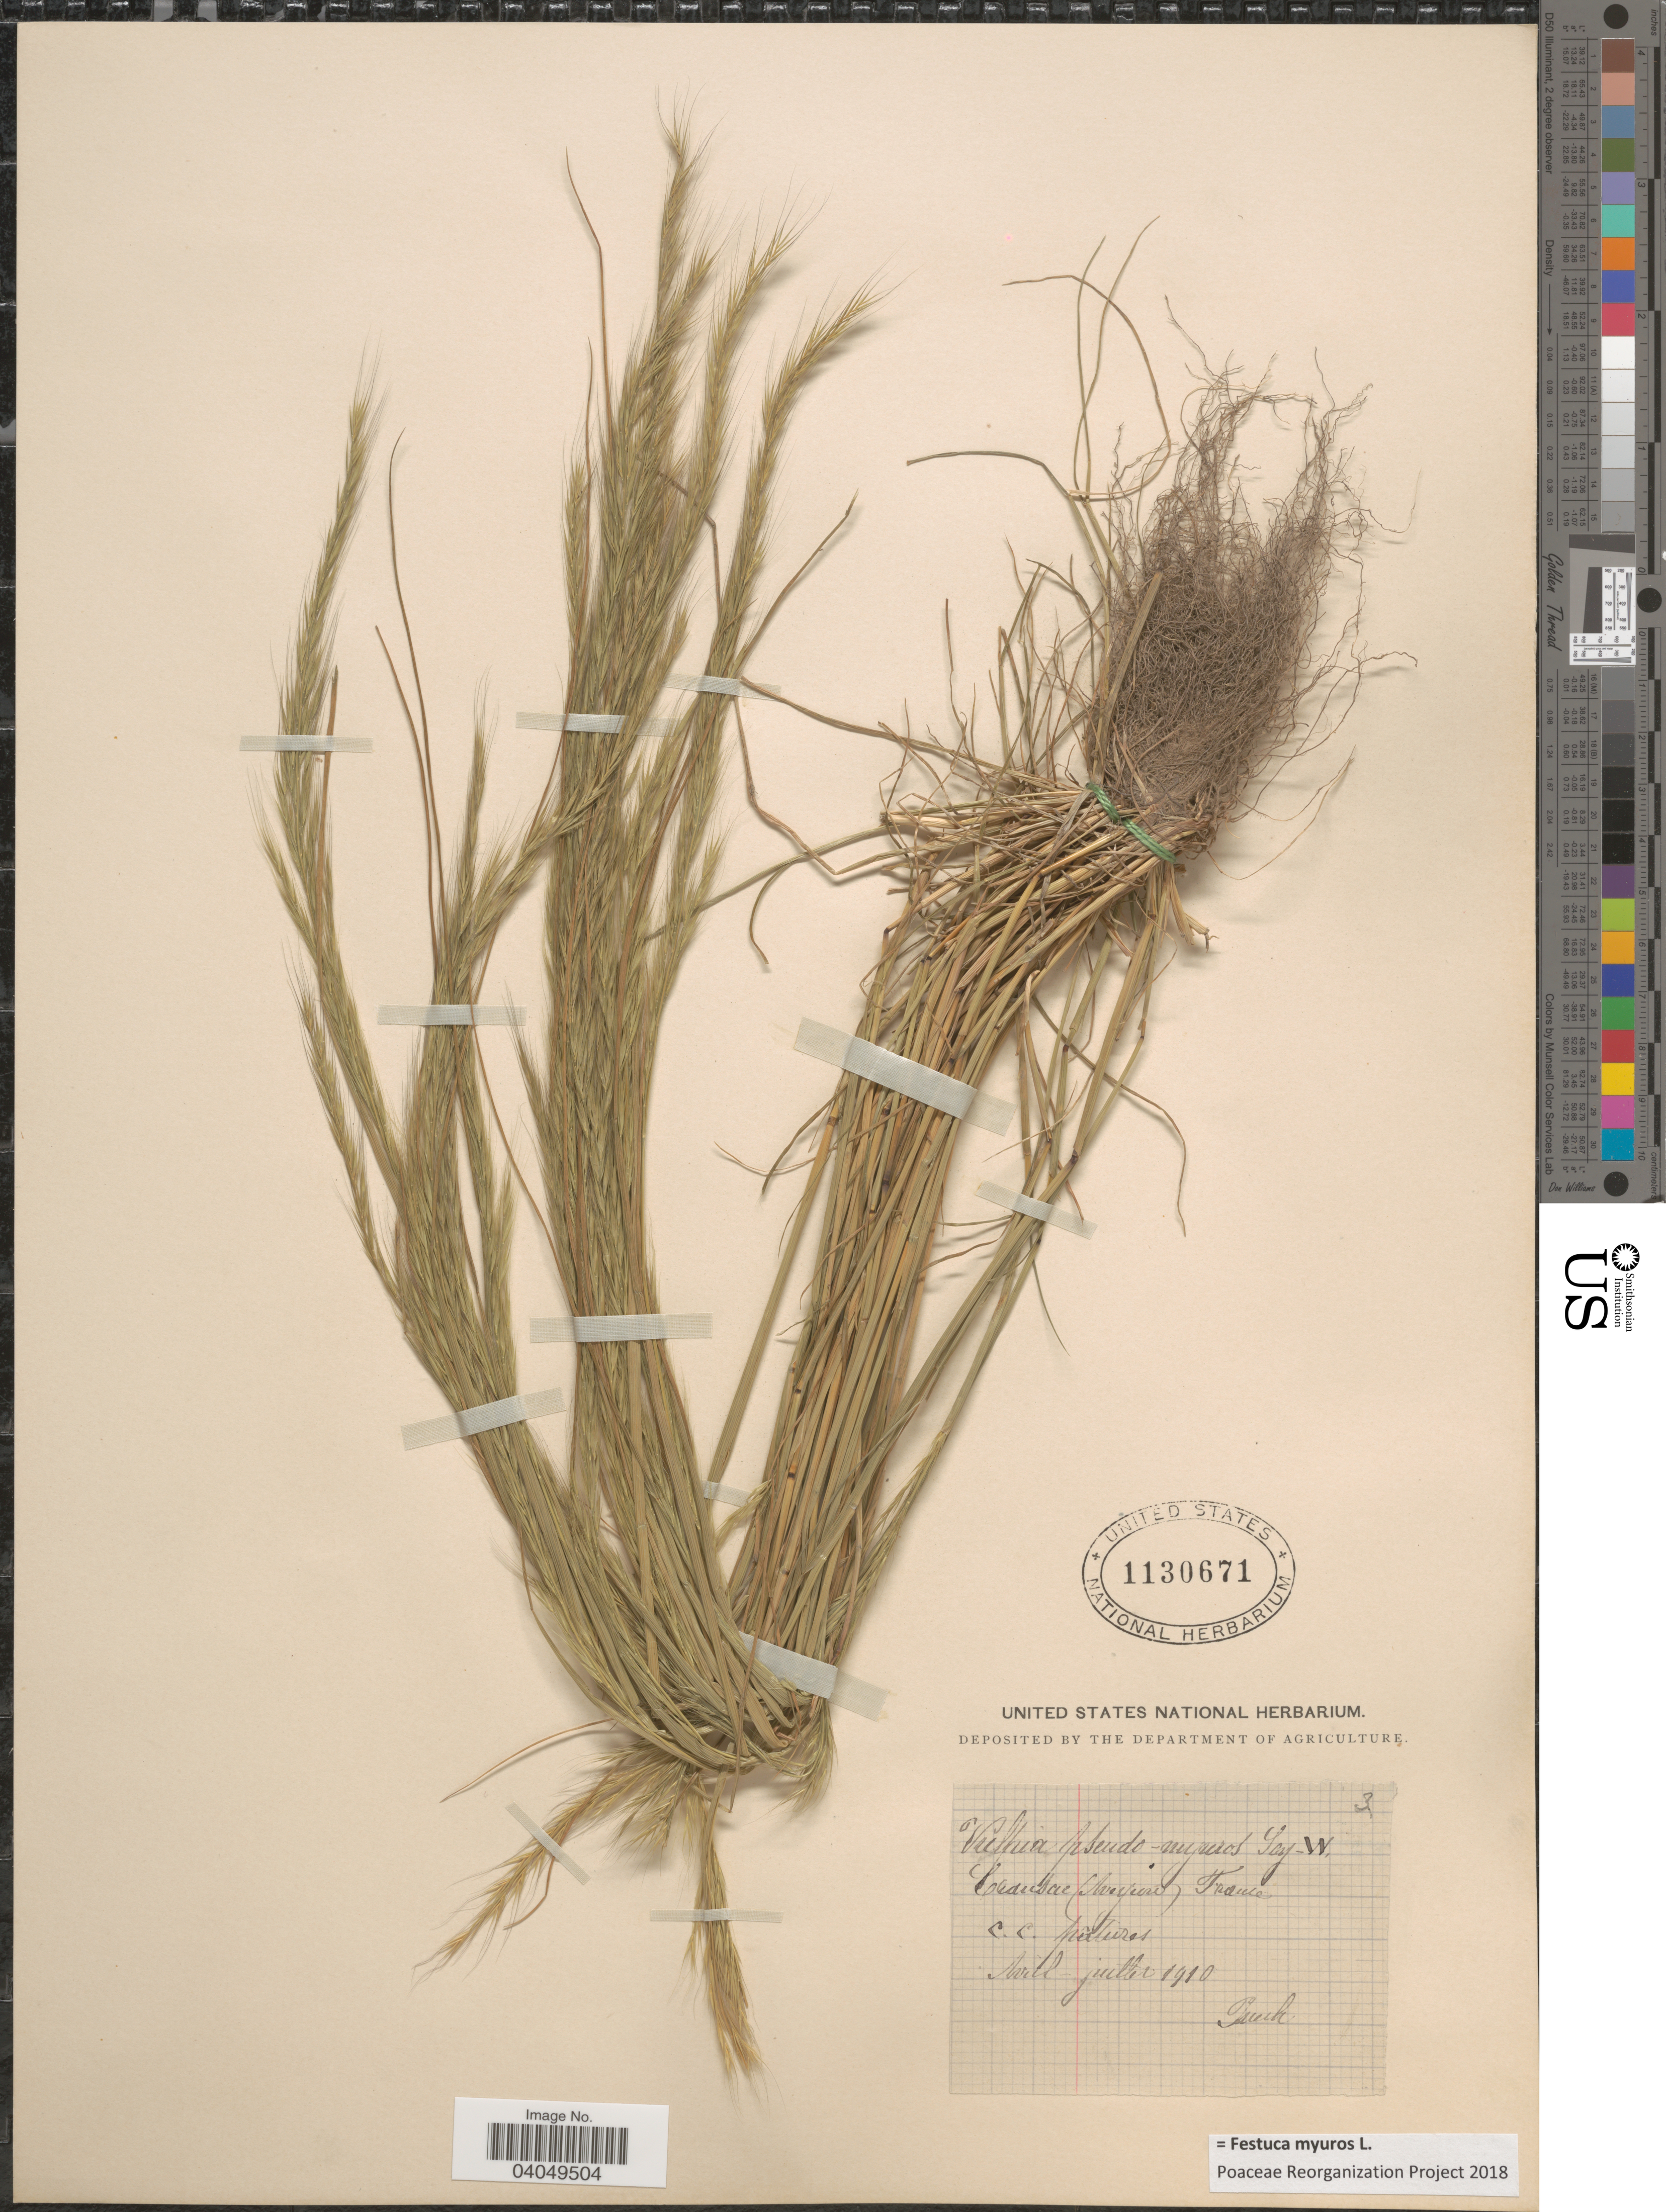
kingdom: Plantae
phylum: Tracheophyta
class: Liliopsida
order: Poales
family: Poaceae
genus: Festuca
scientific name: Festuca myuros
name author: L.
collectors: Puech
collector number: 3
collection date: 1910-04/1910-07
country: France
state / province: Occitanie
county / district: Aveyron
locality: Cransac (Aveyron), France. C.C. pastures.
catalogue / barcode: US 1130671